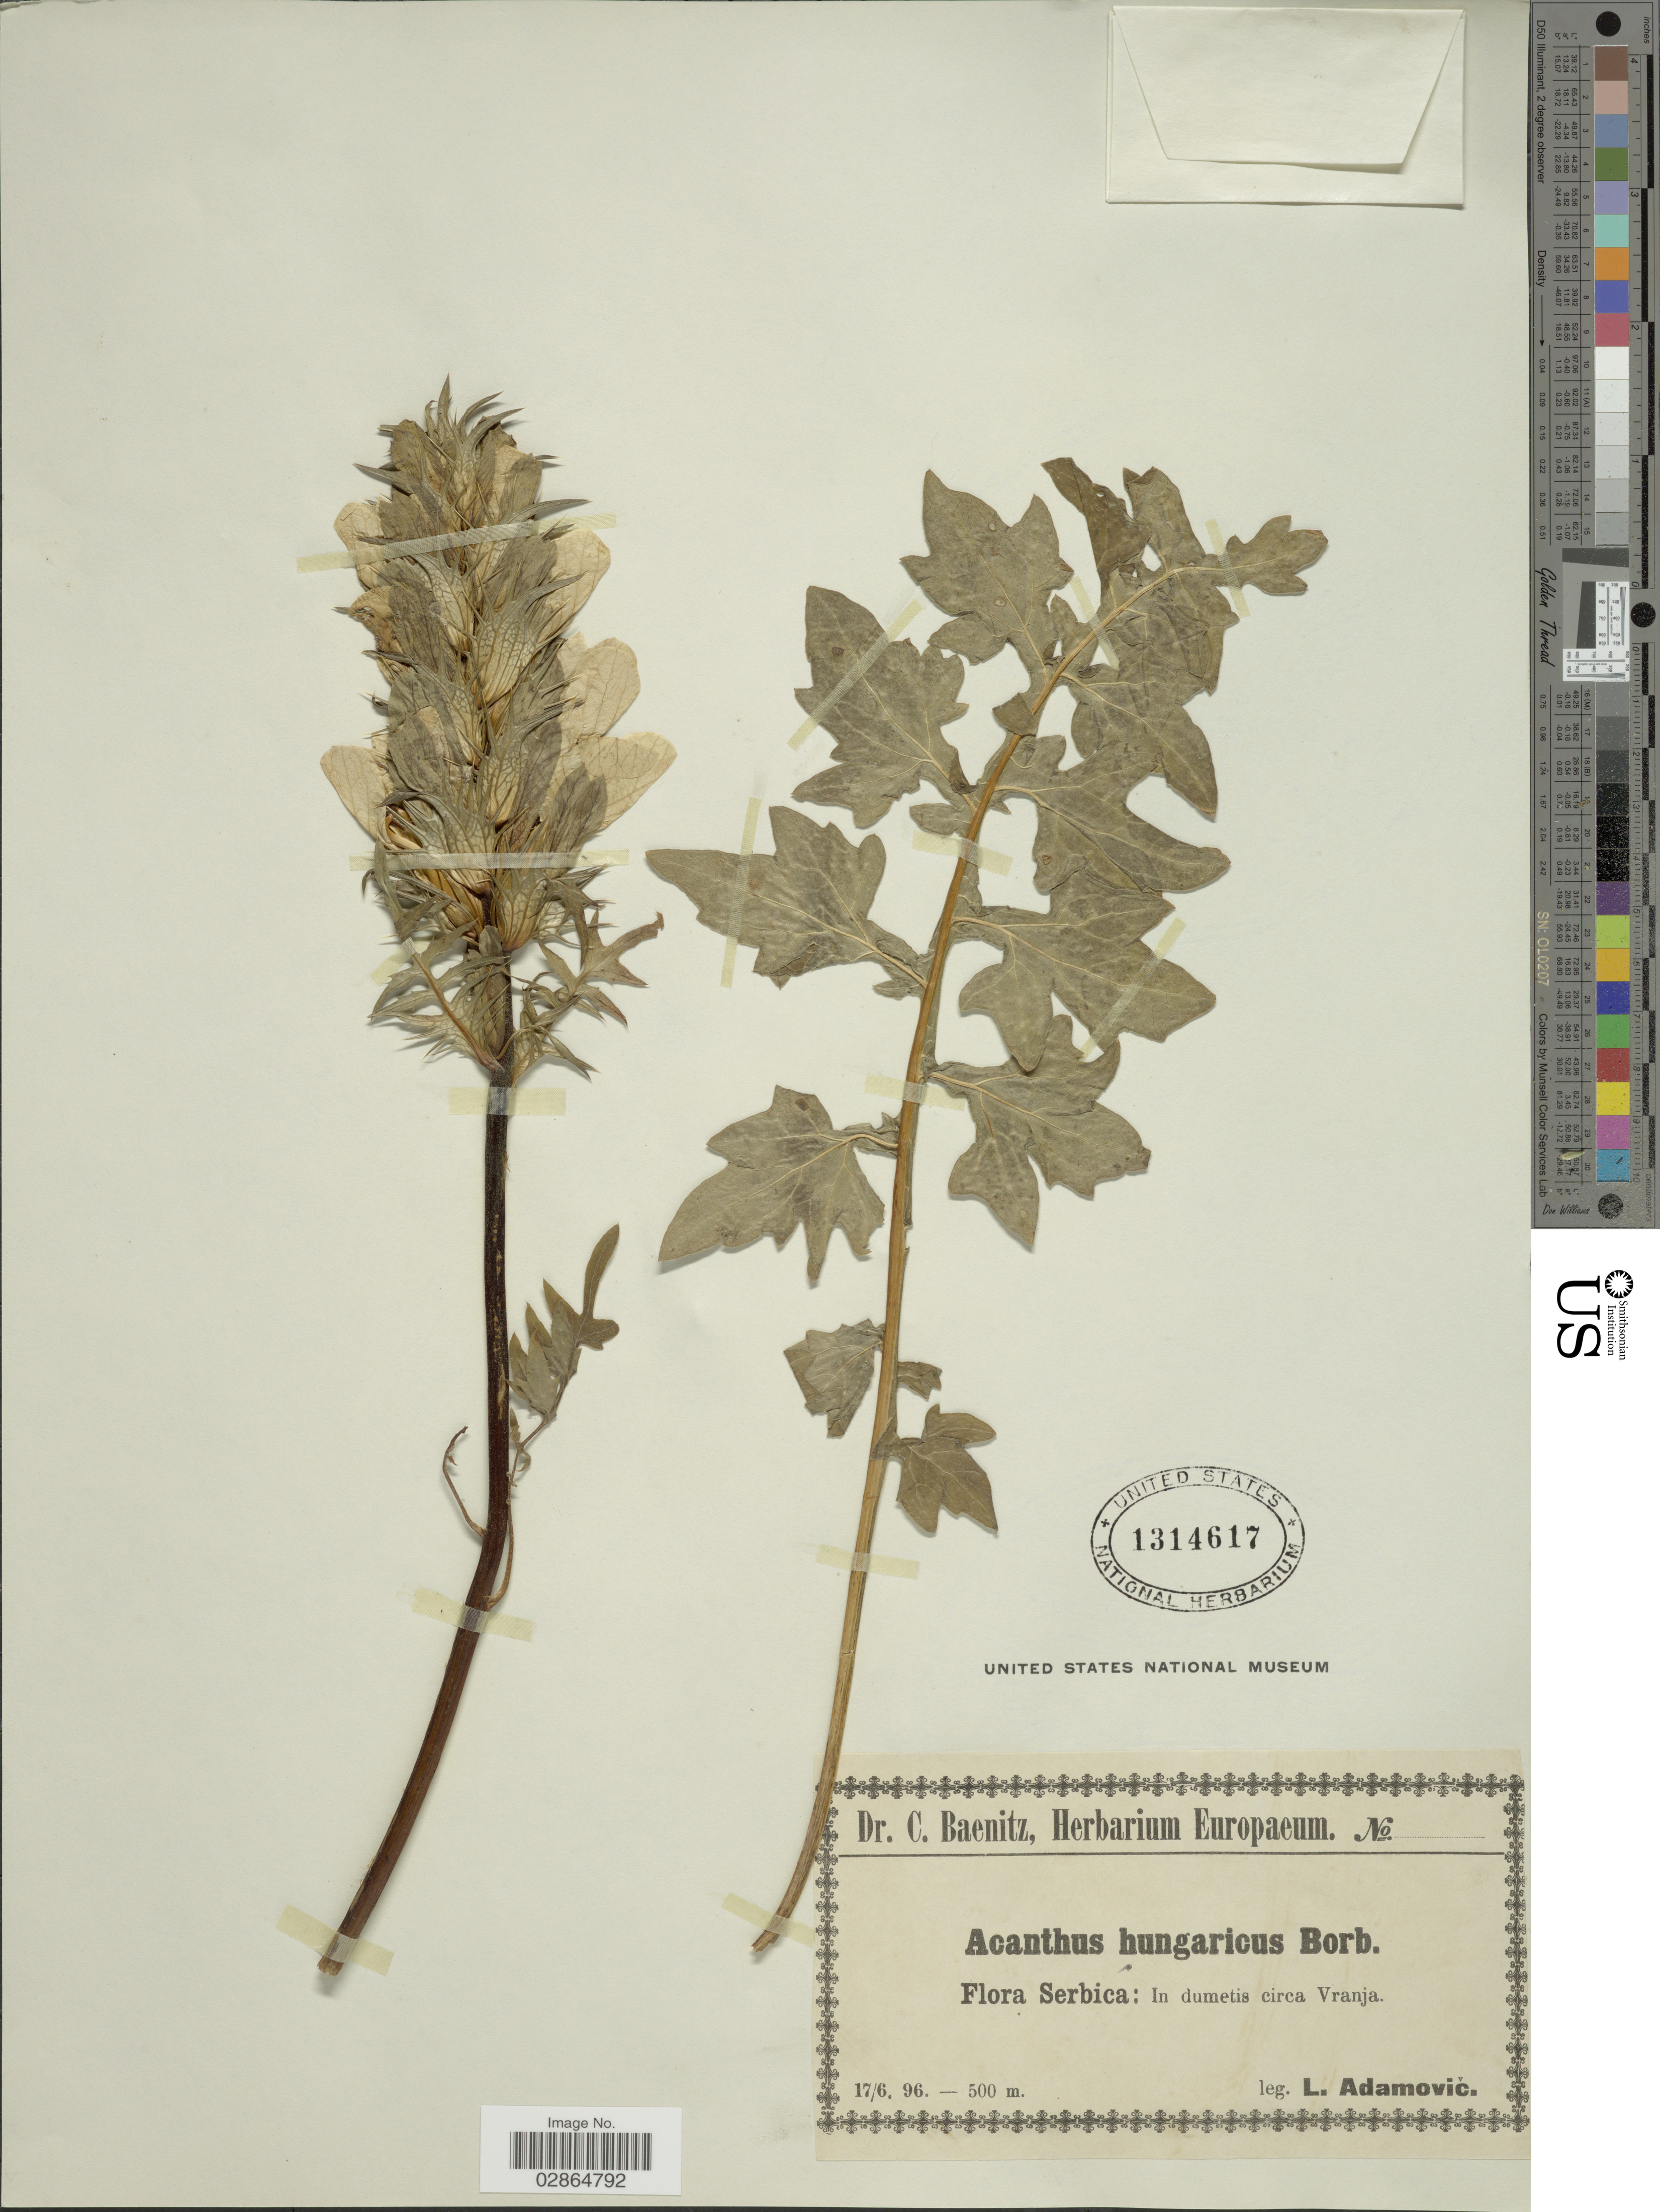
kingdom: Plantae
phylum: Tracheophyta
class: Magnoliopsida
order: Lamiales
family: Acanthaceae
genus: Acanthus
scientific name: Acanthus hungaricus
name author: (Borbás) Baen.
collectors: L. Adamović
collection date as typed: Transcribed d/m/y: 17/6/96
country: Serbia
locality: Serbica: In dumetis circa Vranja.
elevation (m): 500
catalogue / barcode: US 1314617